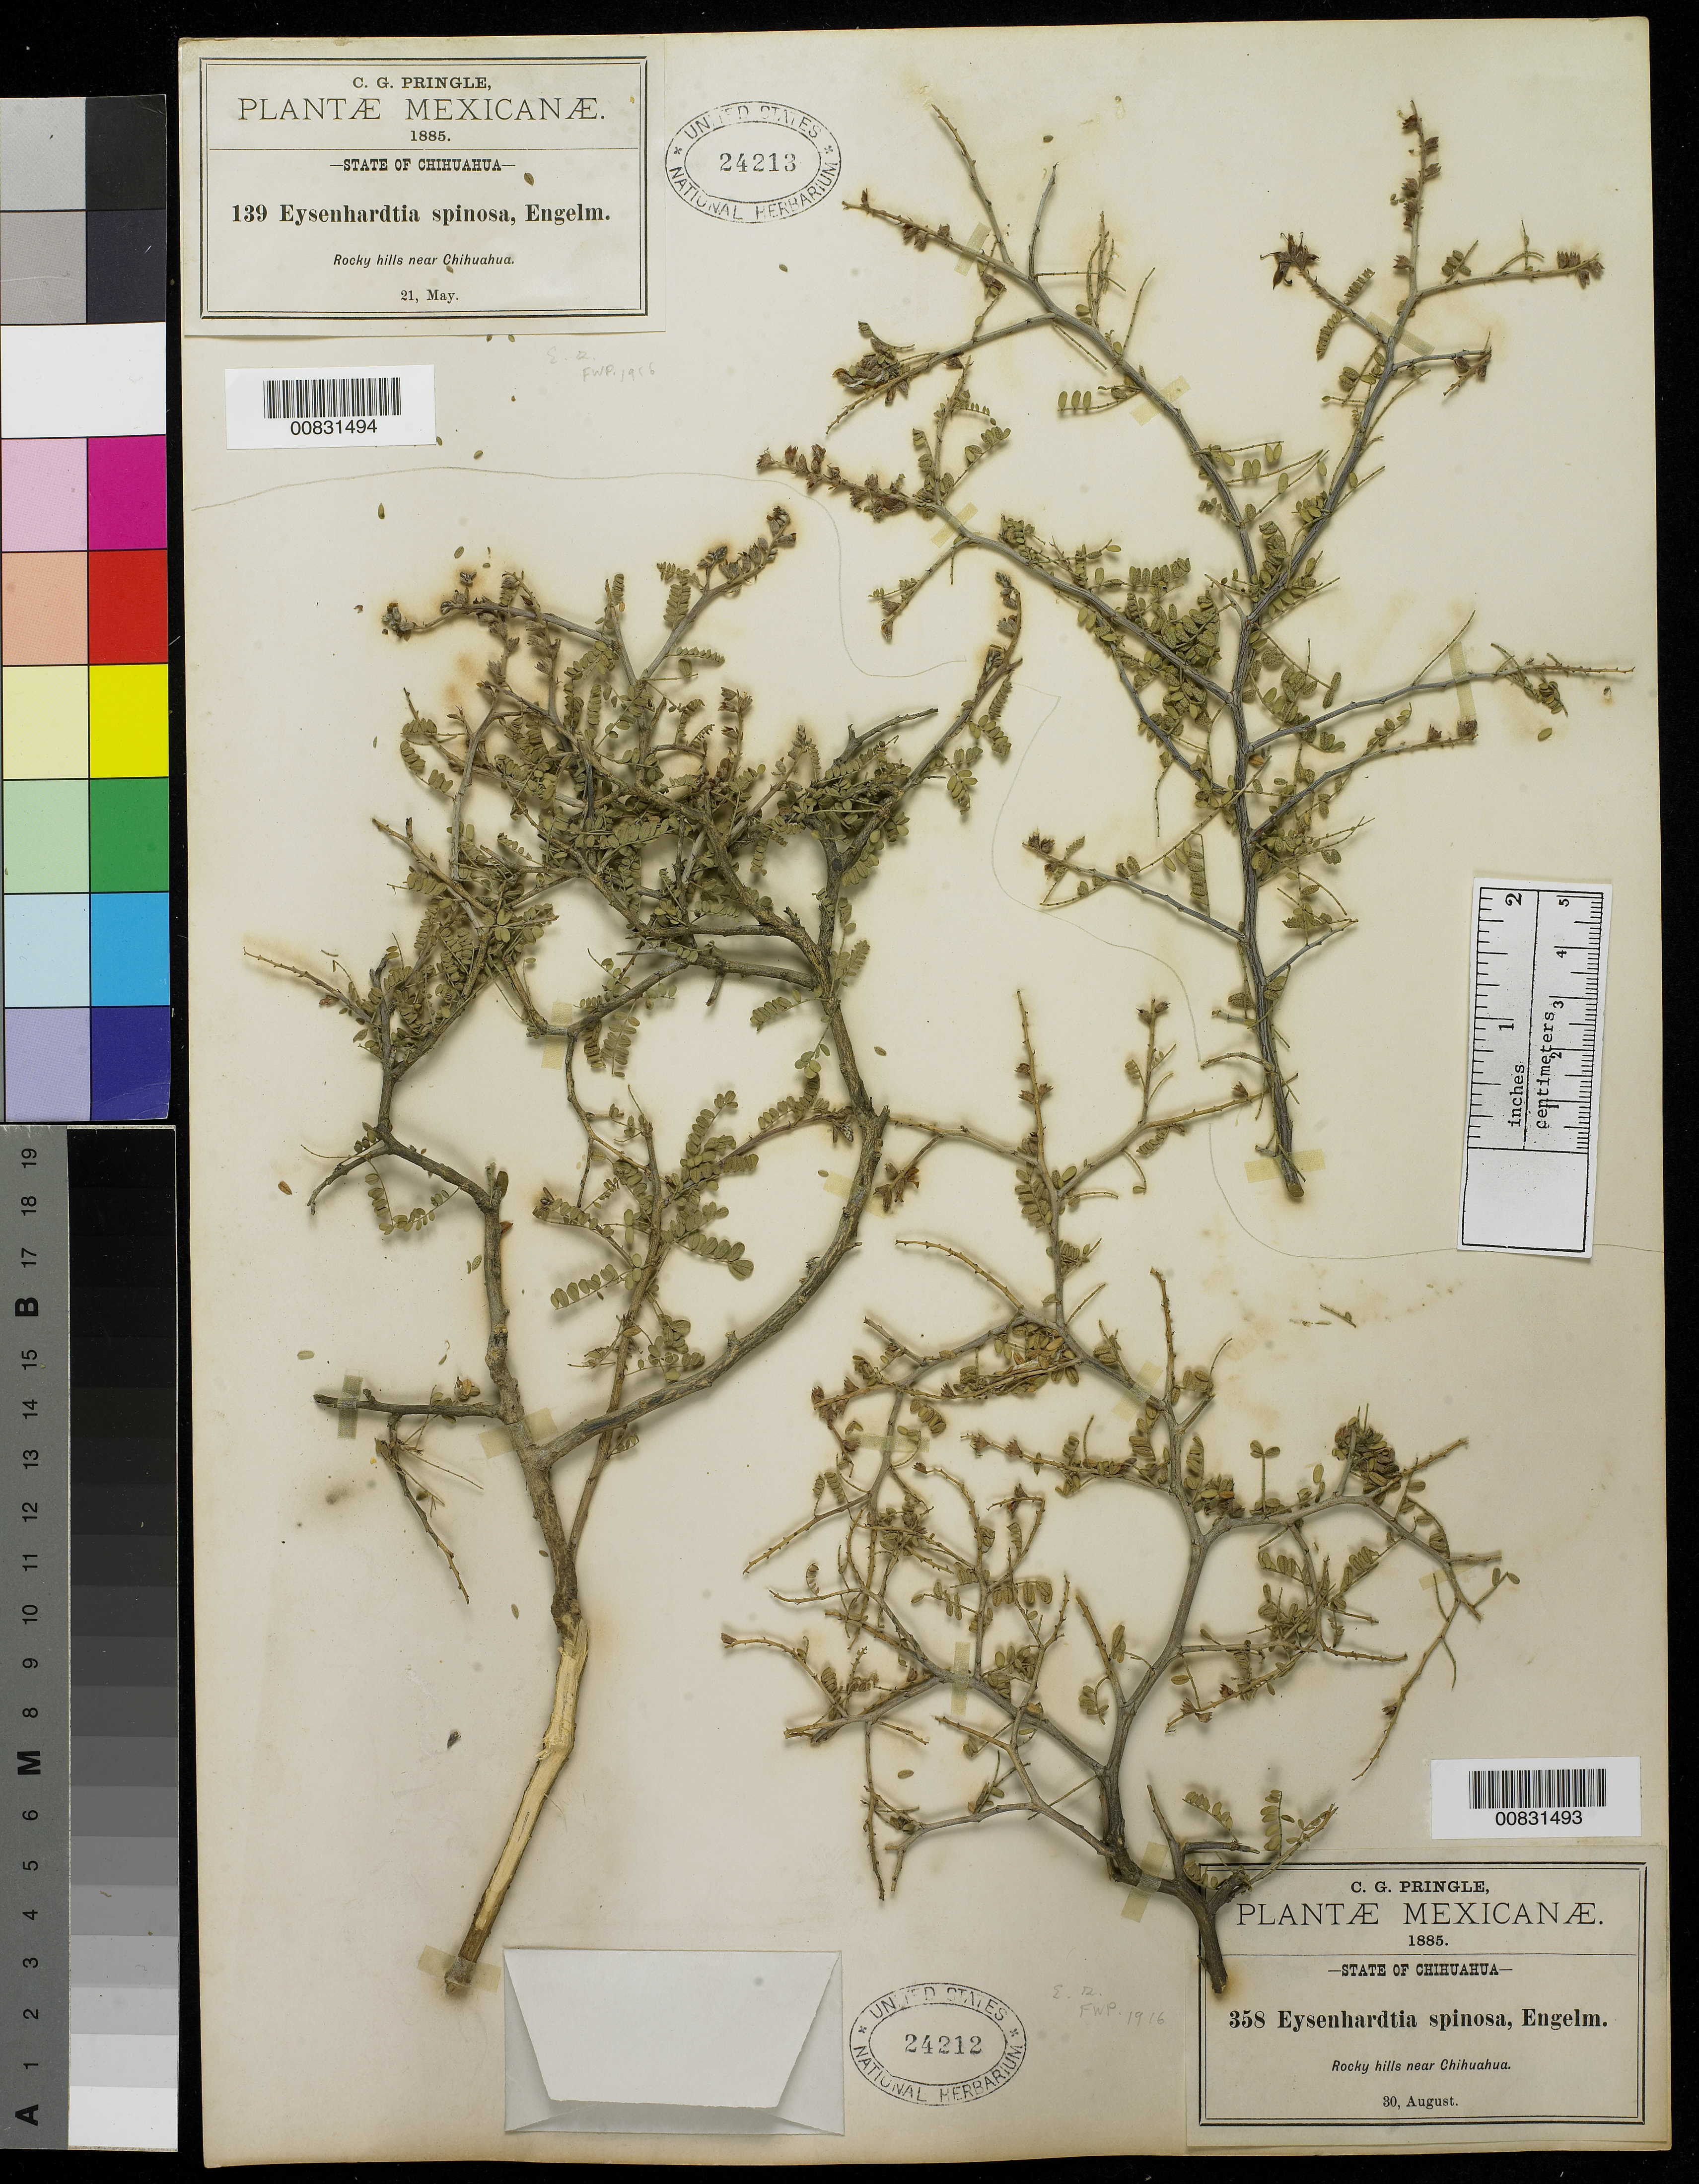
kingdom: Plantae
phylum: Tracheophyta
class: Magnoliopsida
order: Fabales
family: Fabaceae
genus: Eysenhardtia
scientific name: Eysenhardtia spinosa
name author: Engelm. ex A. Gray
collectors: C. G. Pringle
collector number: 358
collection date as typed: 30 Aug 1885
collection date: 1885-08-30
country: Mexico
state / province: Chihuahua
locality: Rocky hills near Chihuahua.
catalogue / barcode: US 24212